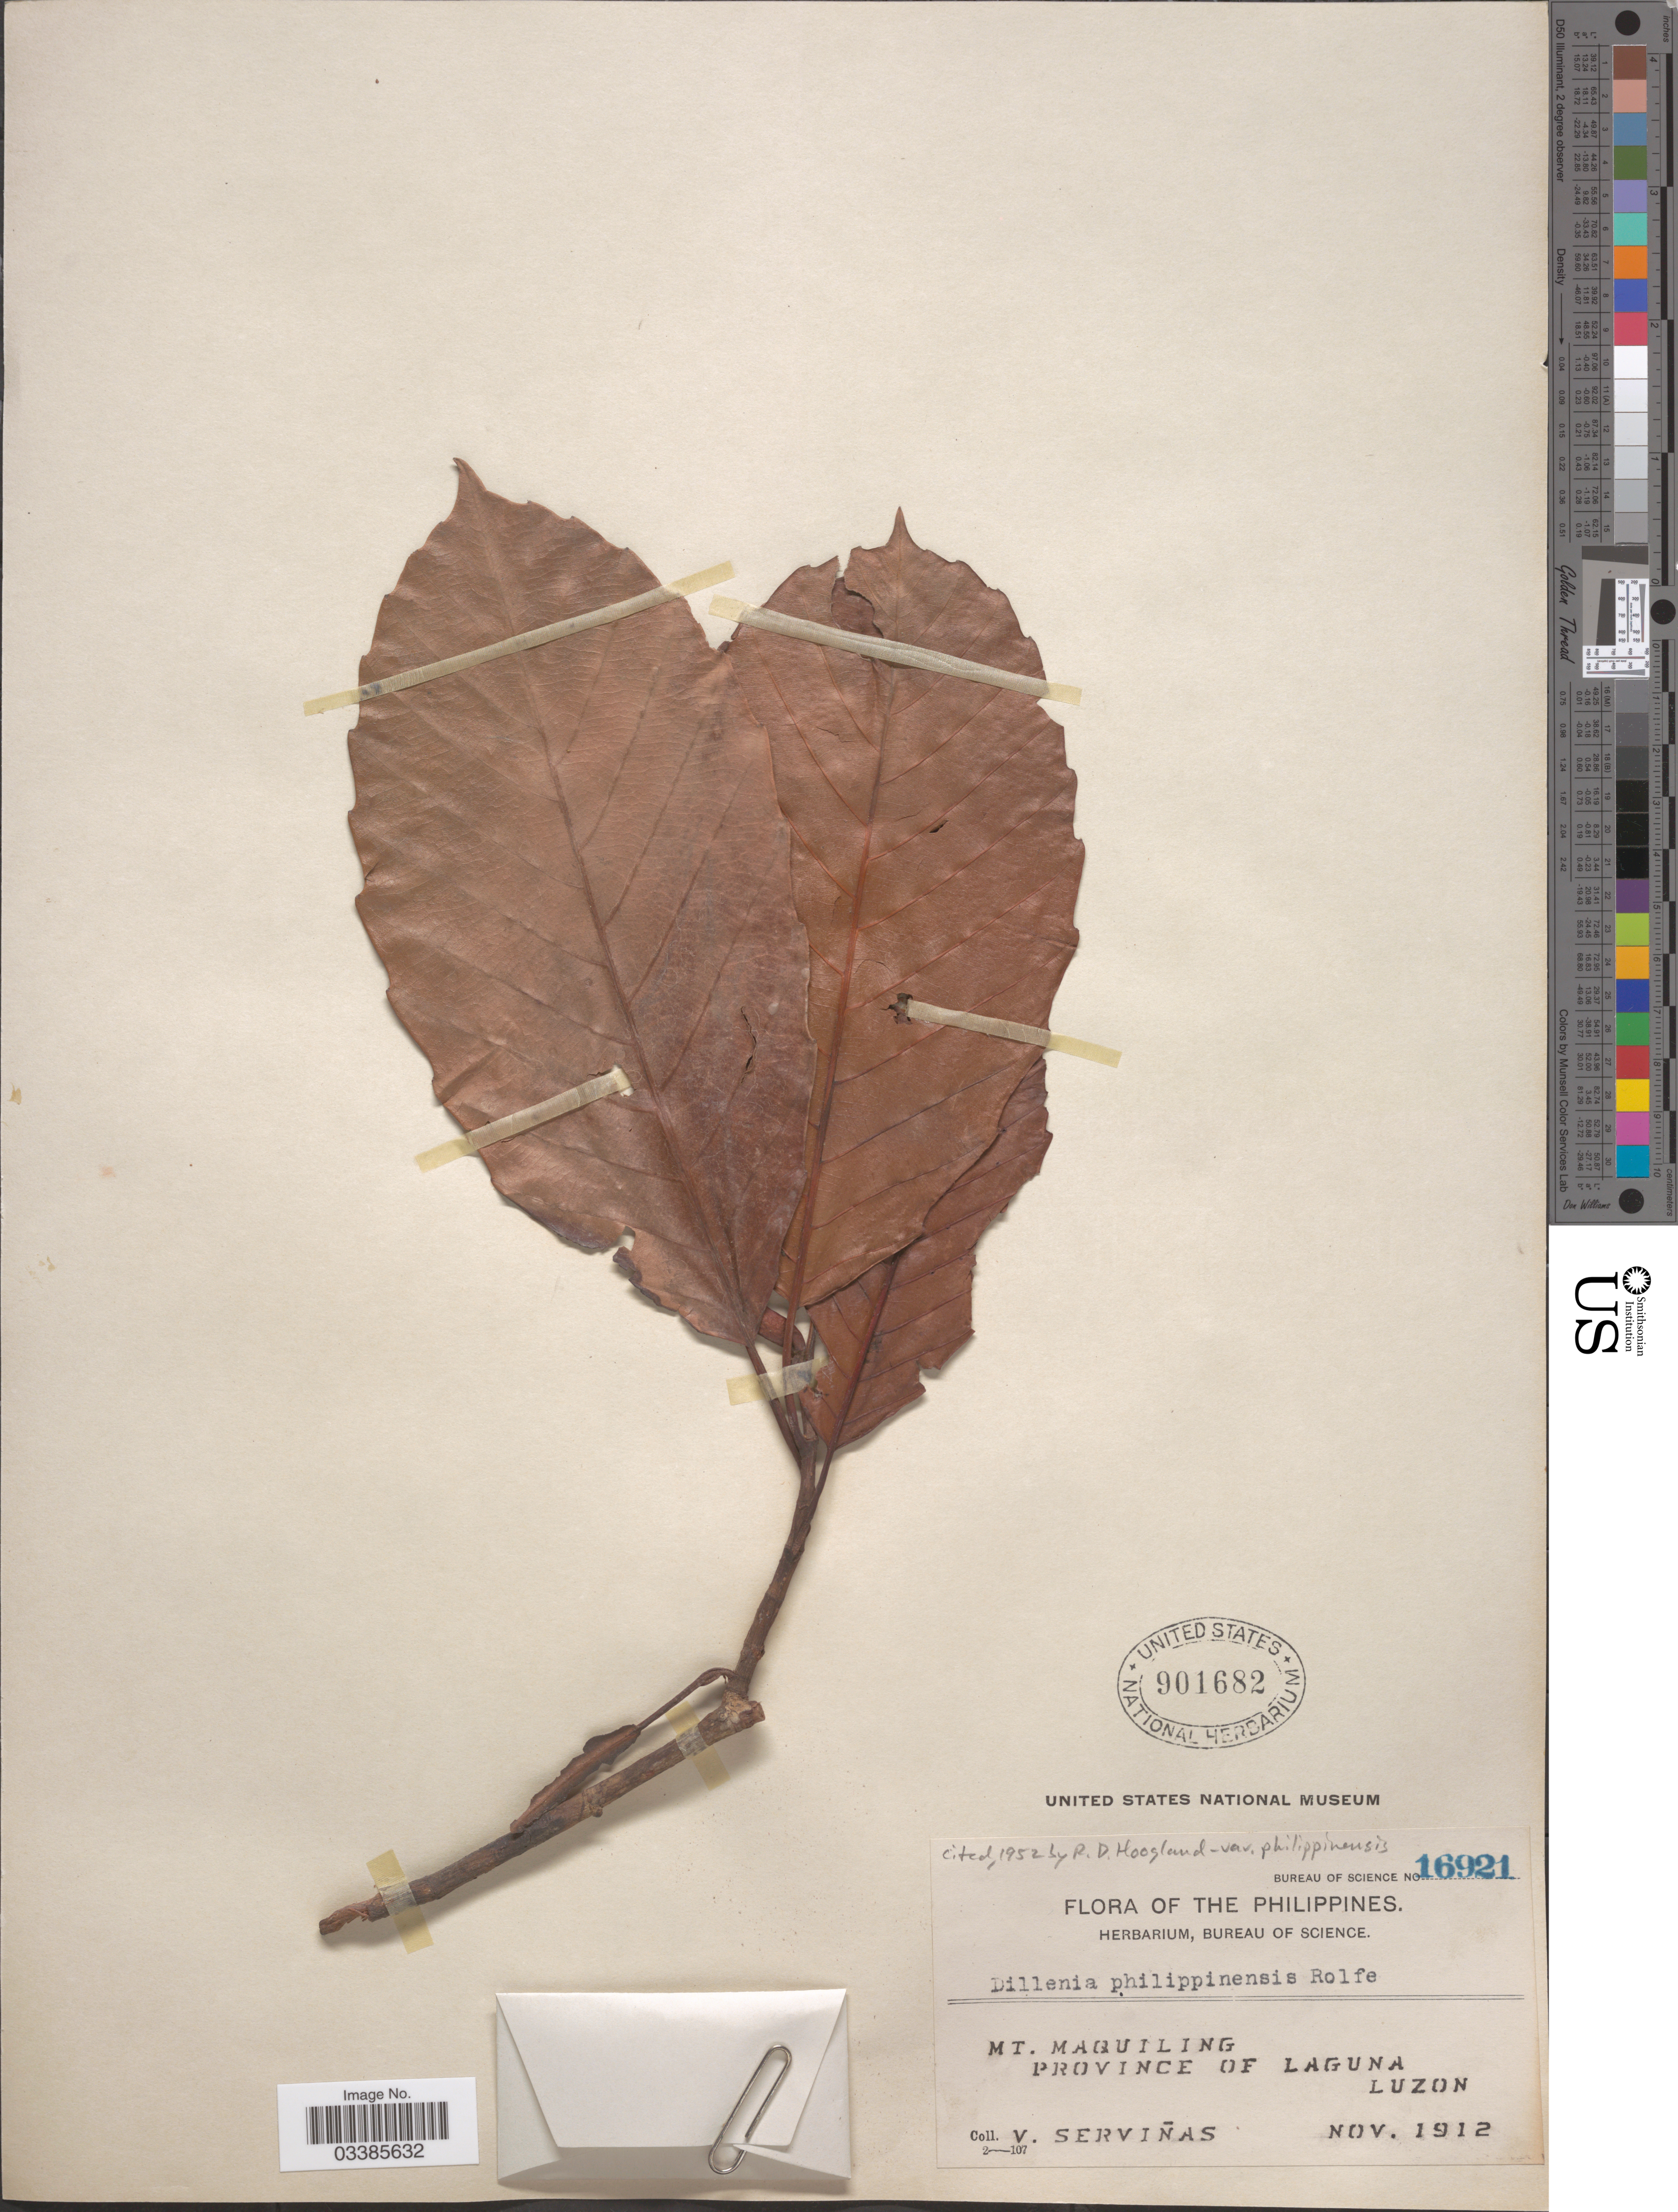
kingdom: Plantae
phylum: Tracheophyta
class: Magnoliopsida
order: Dilleniales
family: Dilleniaceae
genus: Dillenia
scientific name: Dillenia philippinensis var. philippinensis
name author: Rolfe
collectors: V. Servinas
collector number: Bureau of Science 16921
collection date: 1912-11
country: Philippines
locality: Mt. Maquiling. Province of Laguna. Luzon.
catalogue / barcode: US 901682